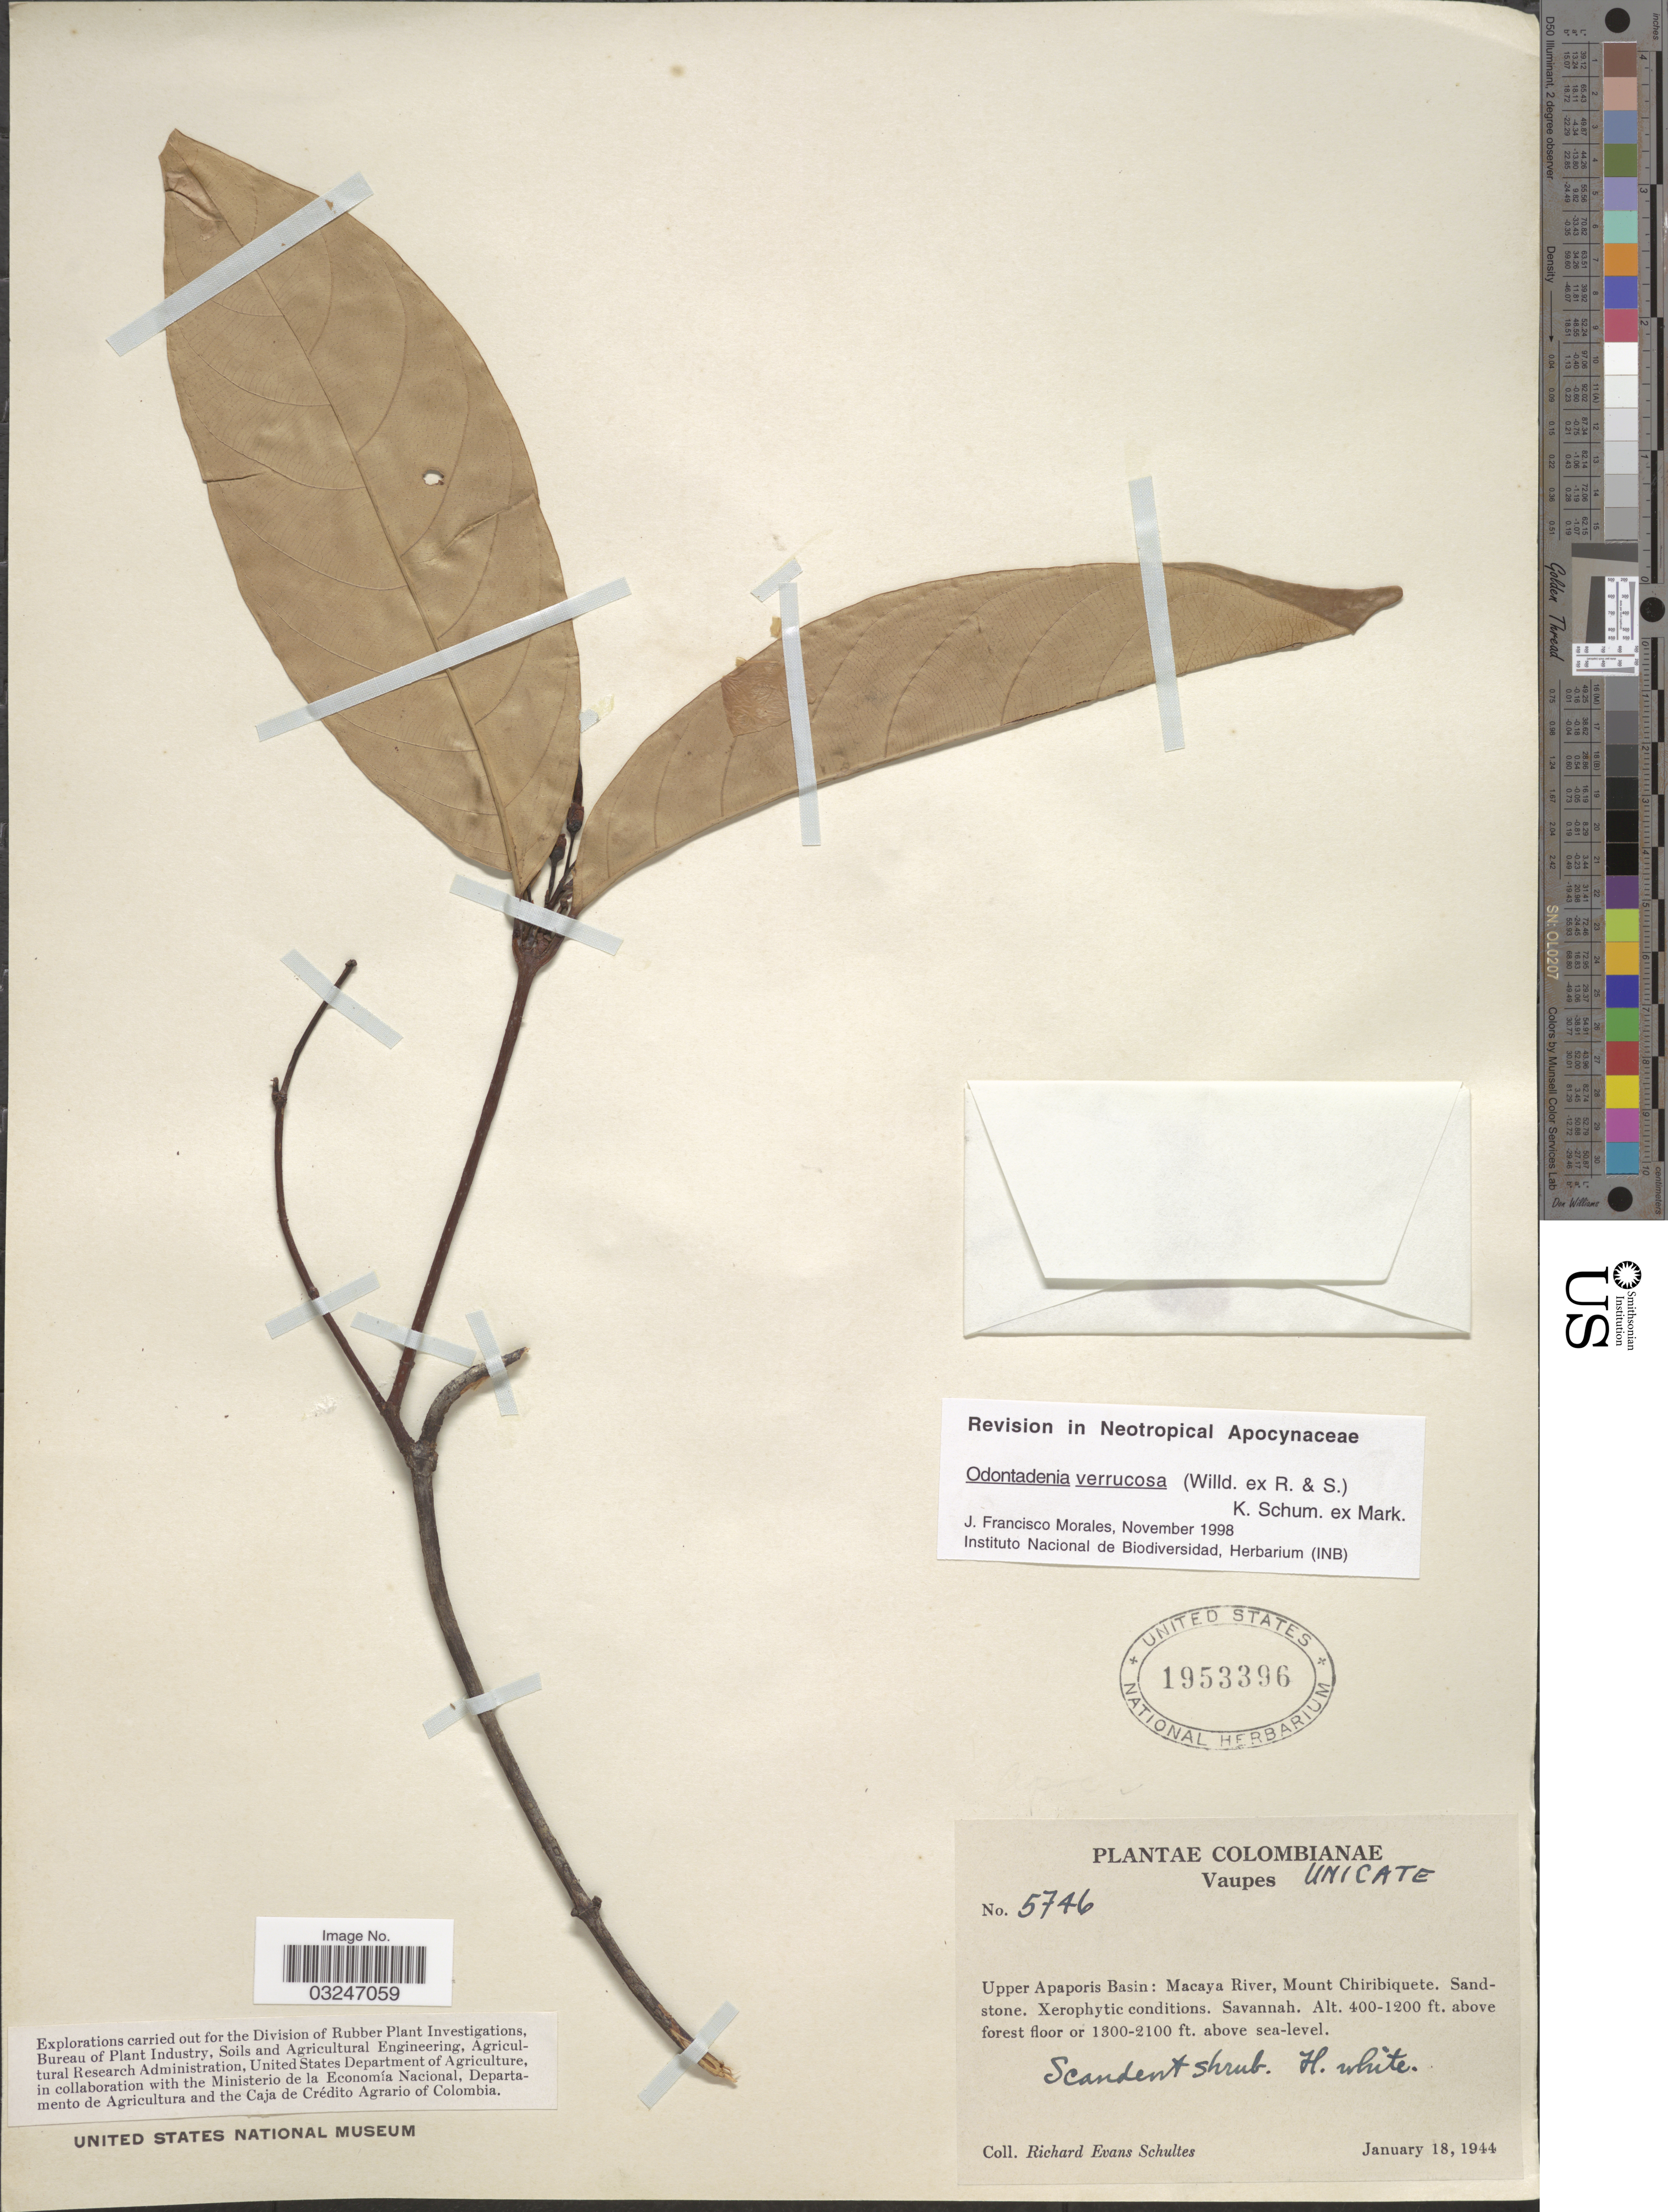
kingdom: Plantae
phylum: Tracheophyta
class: Magnoliopsida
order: Gentianales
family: Apocynaceae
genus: Odontadenia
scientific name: Odontadenia verrucosa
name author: (Willd. ex Roem. & Schult.) K. Schum. ex Markgr.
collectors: R. E. Schultes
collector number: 5746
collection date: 1944-01-18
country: Colombia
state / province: Vaupés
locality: Upper Apaporis Basin: Macaya River, Mount Chiribiquete.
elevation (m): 122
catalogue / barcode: US 1953396